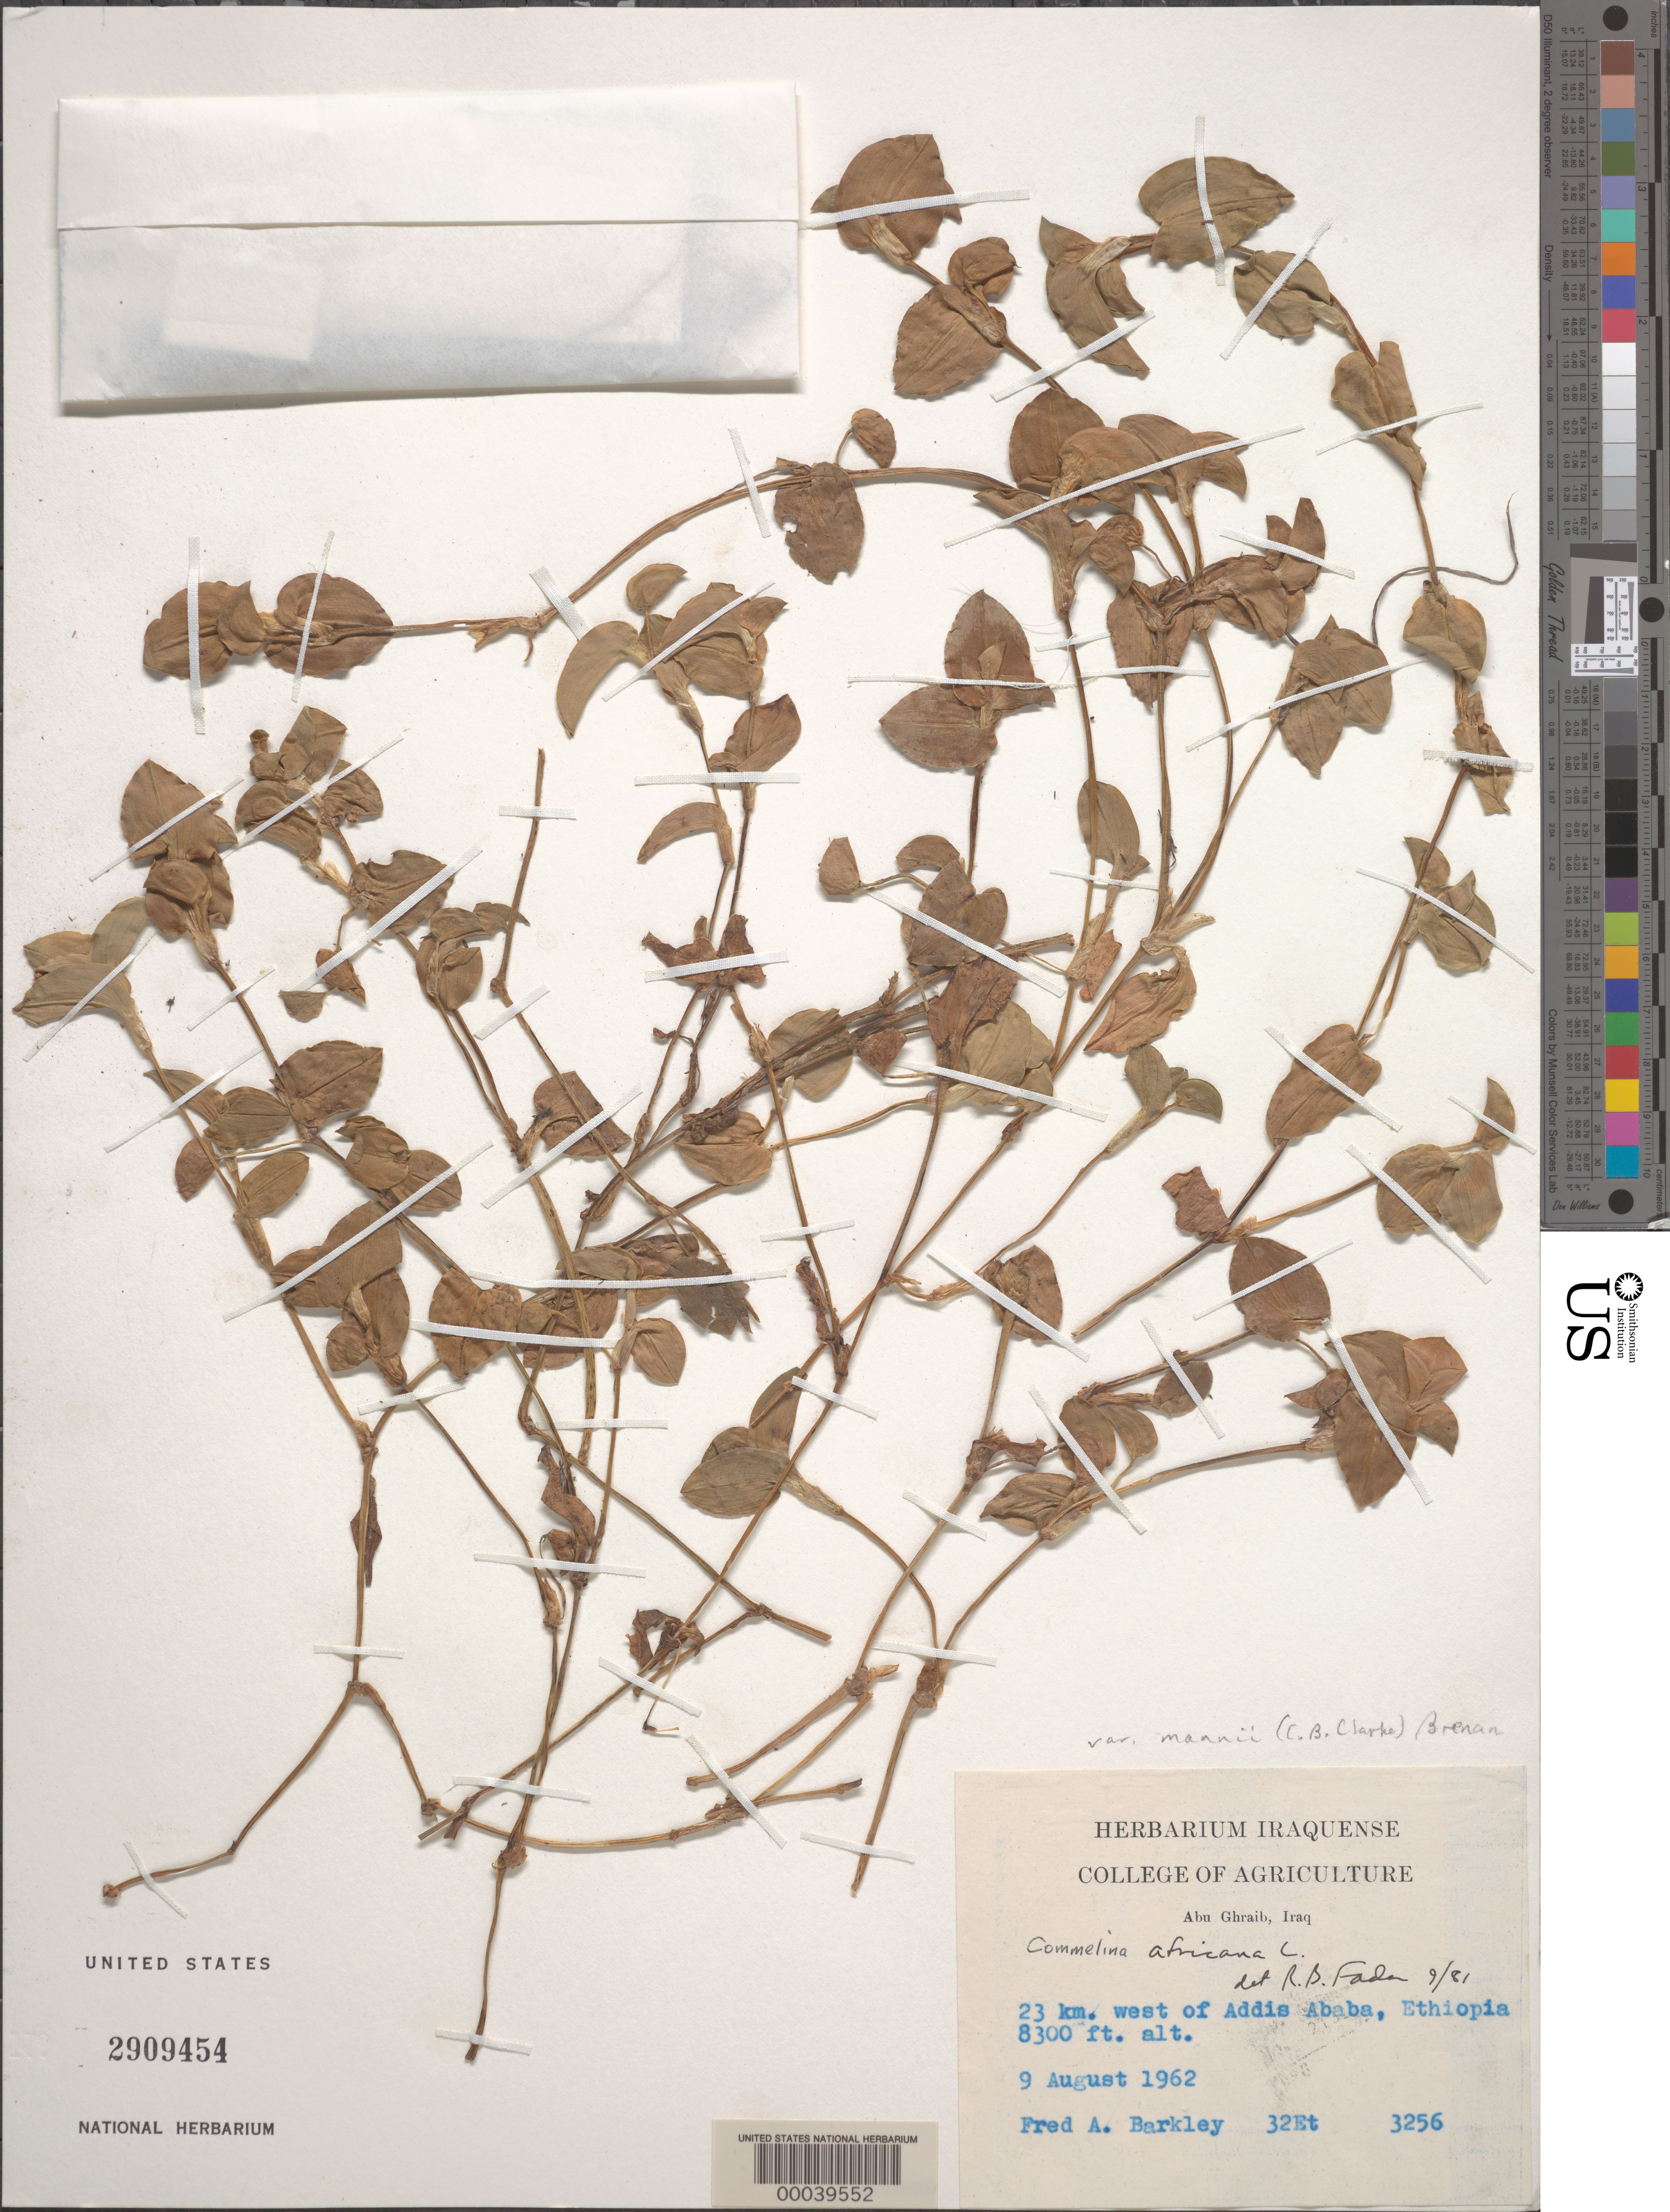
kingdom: Plantae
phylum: Tracheophyta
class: Liliopsida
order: Commelinales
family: Commelinaceae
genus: Commelina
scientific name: Commelina africana var. mannii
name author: (C.B. Clarke) Brenan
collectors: F. A. Barkley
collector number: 3256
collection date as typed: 09 Aug 1962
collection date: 1962-08-09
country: Ethiopia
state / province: Oromiya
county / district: Shewa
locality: W of addis ababa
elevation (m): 2532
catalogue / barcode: US 2909454